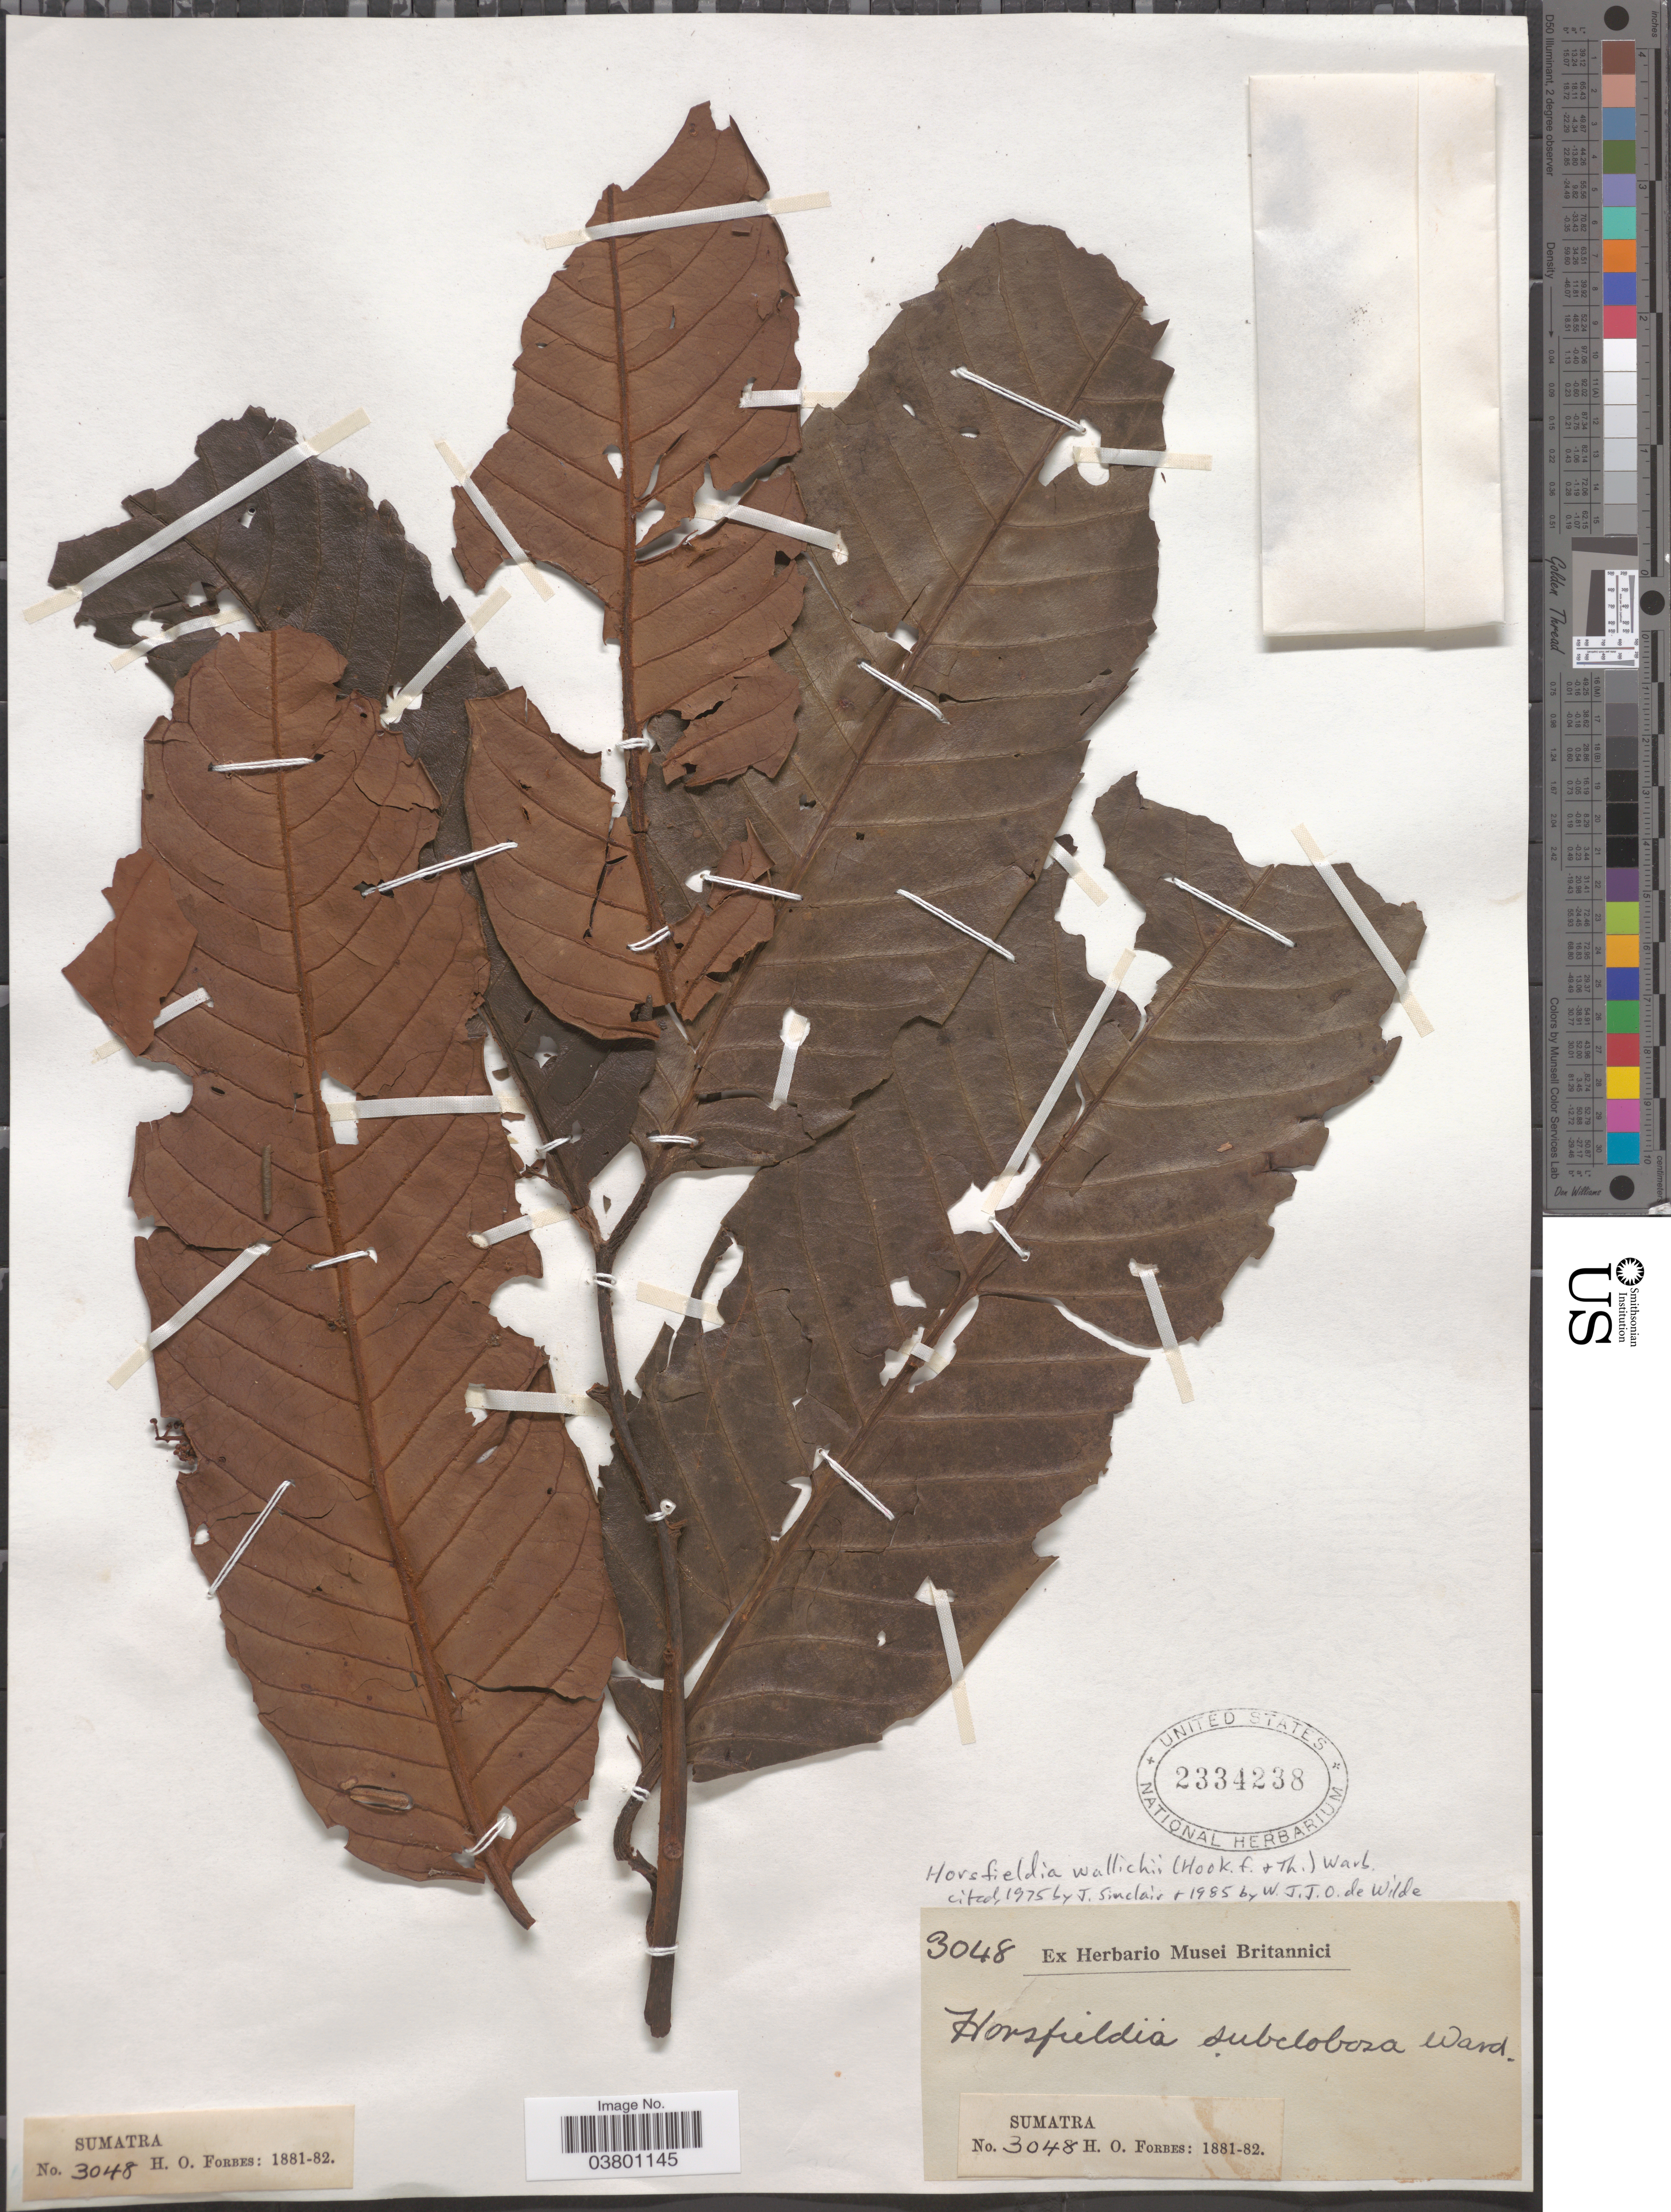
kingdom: Plantae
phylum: Tracheophyta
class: Magnoliopsida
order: Magnoliales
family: Myristicaceae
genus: Horsfieldia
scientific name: Horsfieldia wallichii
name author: Warb.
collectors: H. O. Forbes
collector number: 3048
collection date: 1881/1882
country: Indonesia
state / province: Sumatra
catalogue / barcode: US 2334238